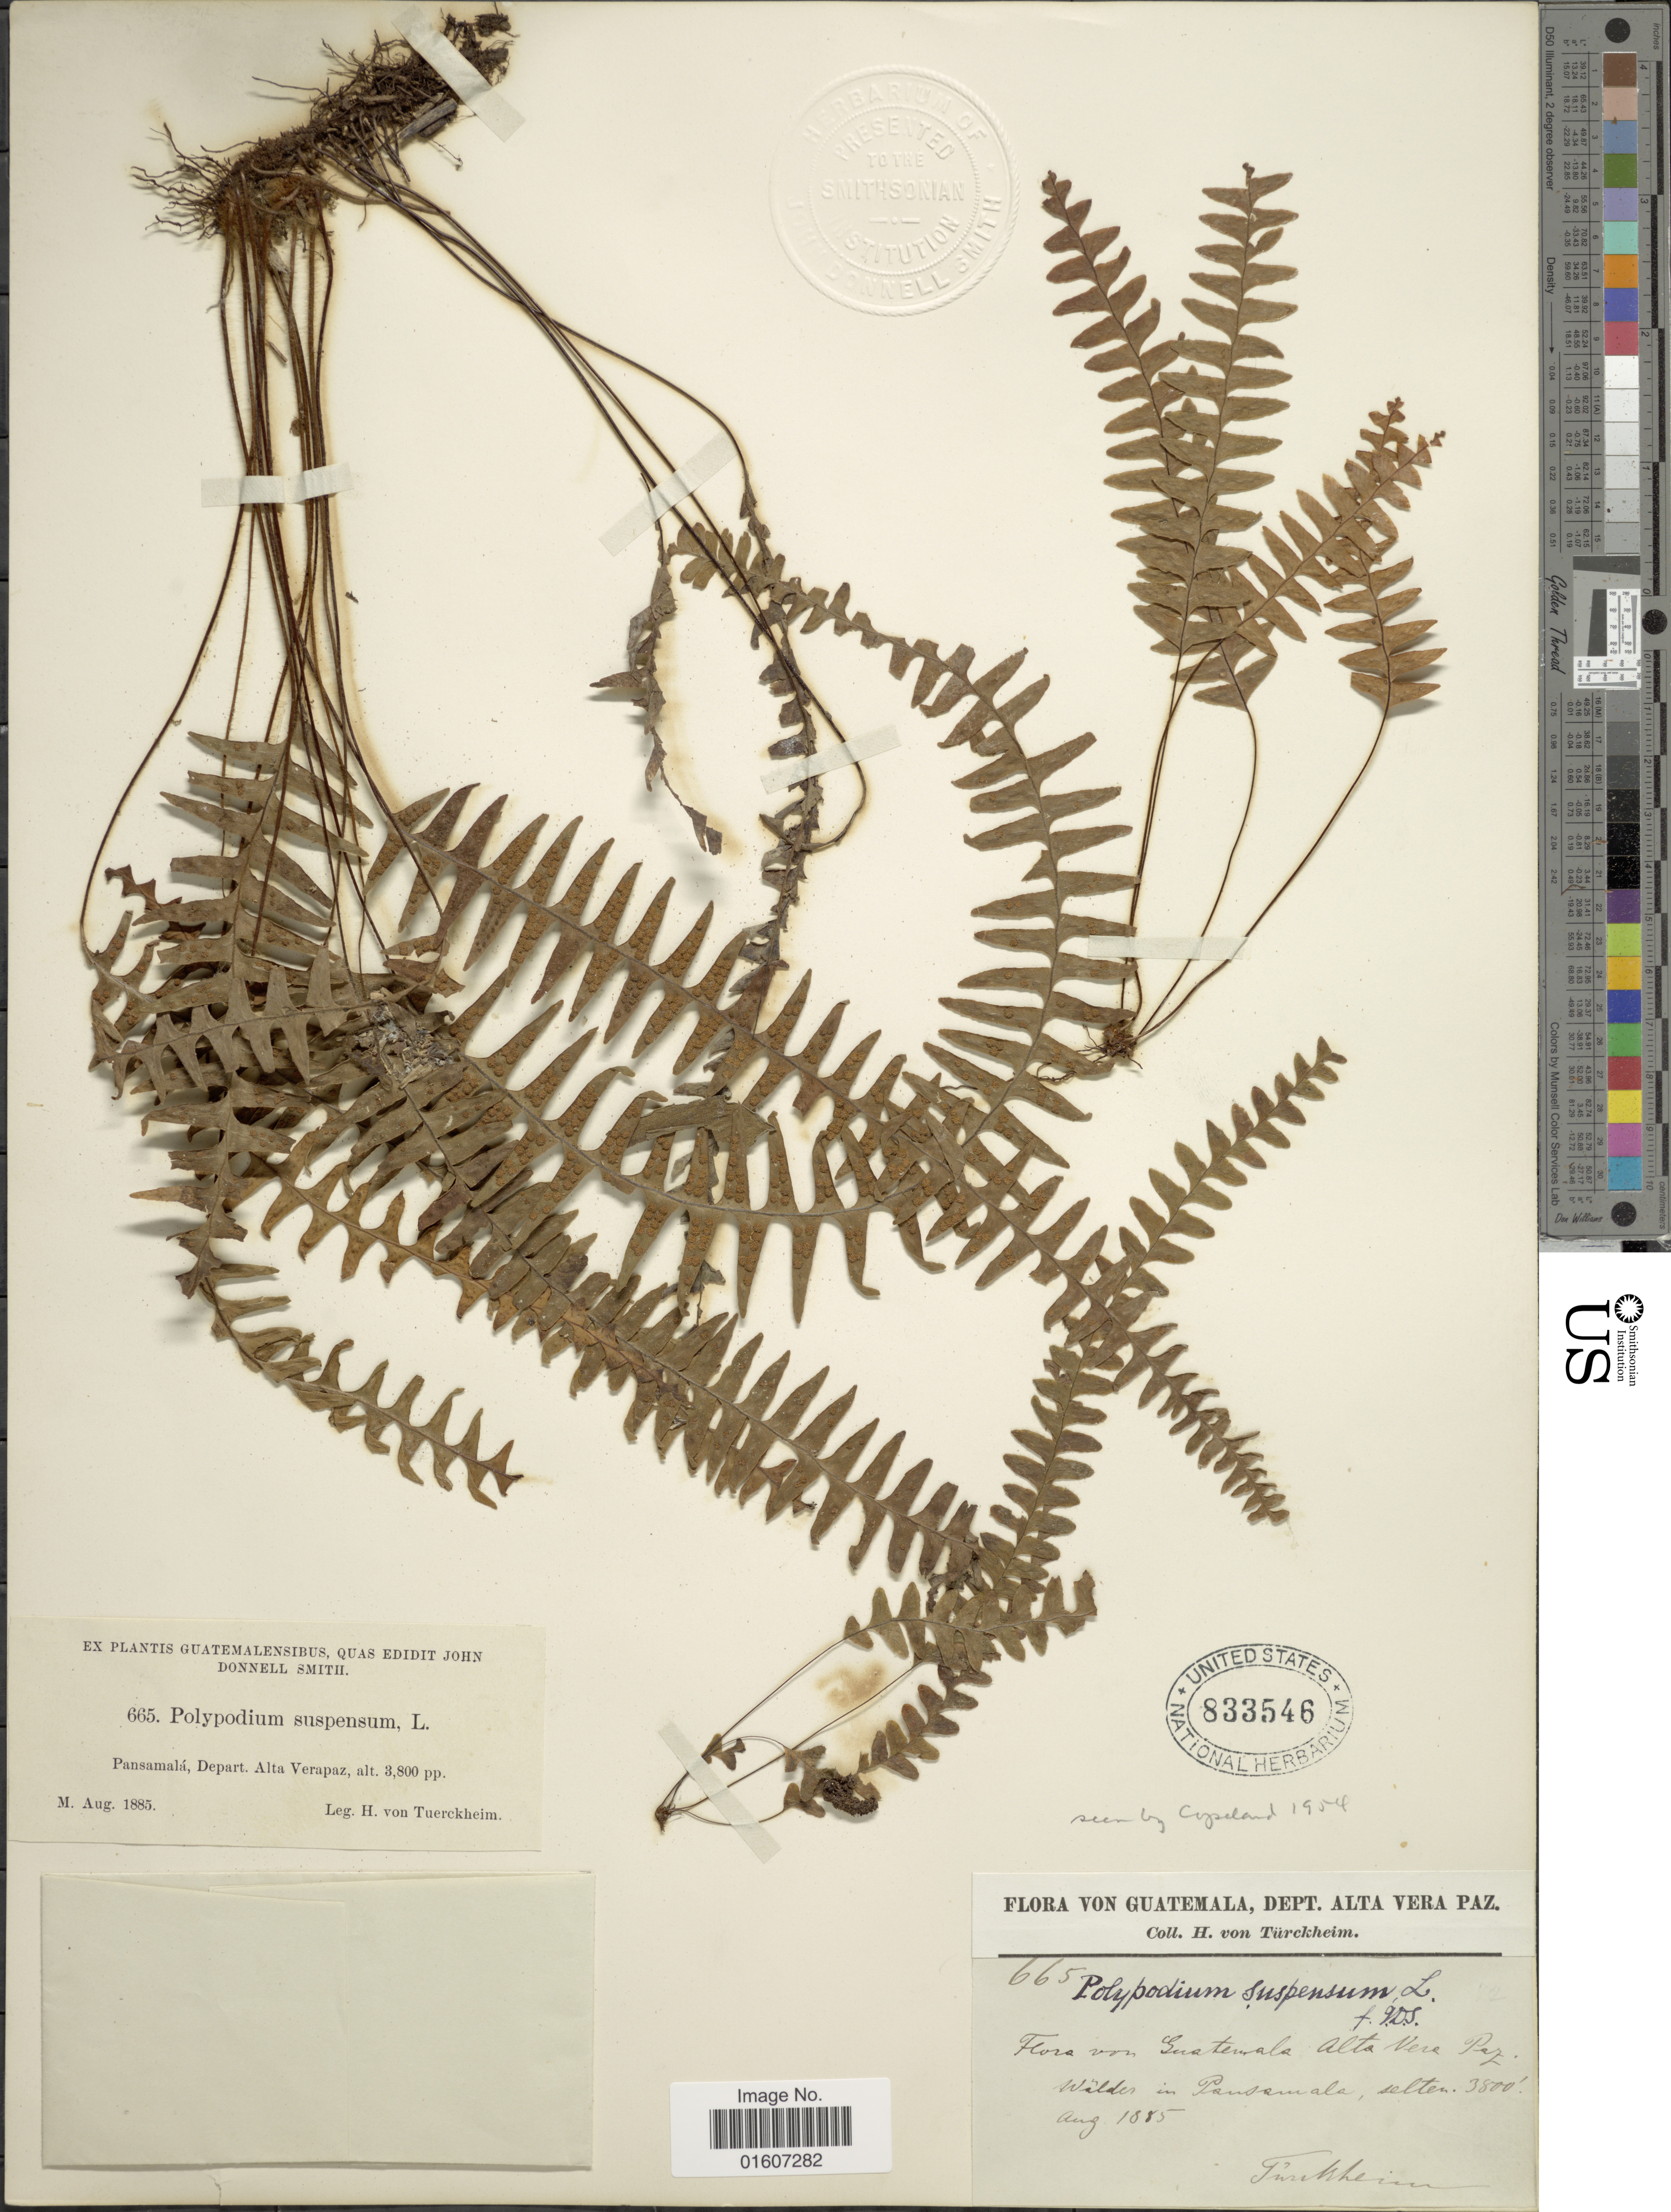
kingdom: Plantae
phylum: Tracheophyta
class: Polypodiopsida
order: Polypodiales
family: Polypodiaceae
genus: Terpsichore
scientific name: Terpsichore asplenifolia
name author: (L.) A.R. Sm.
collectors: H. von Türckheim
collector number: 665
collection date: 1885-08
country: Guatemala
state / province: Alta Verapaz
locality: Pansamalá, Depart. Alta Verapaz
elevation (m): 1158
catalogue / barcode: US 833546